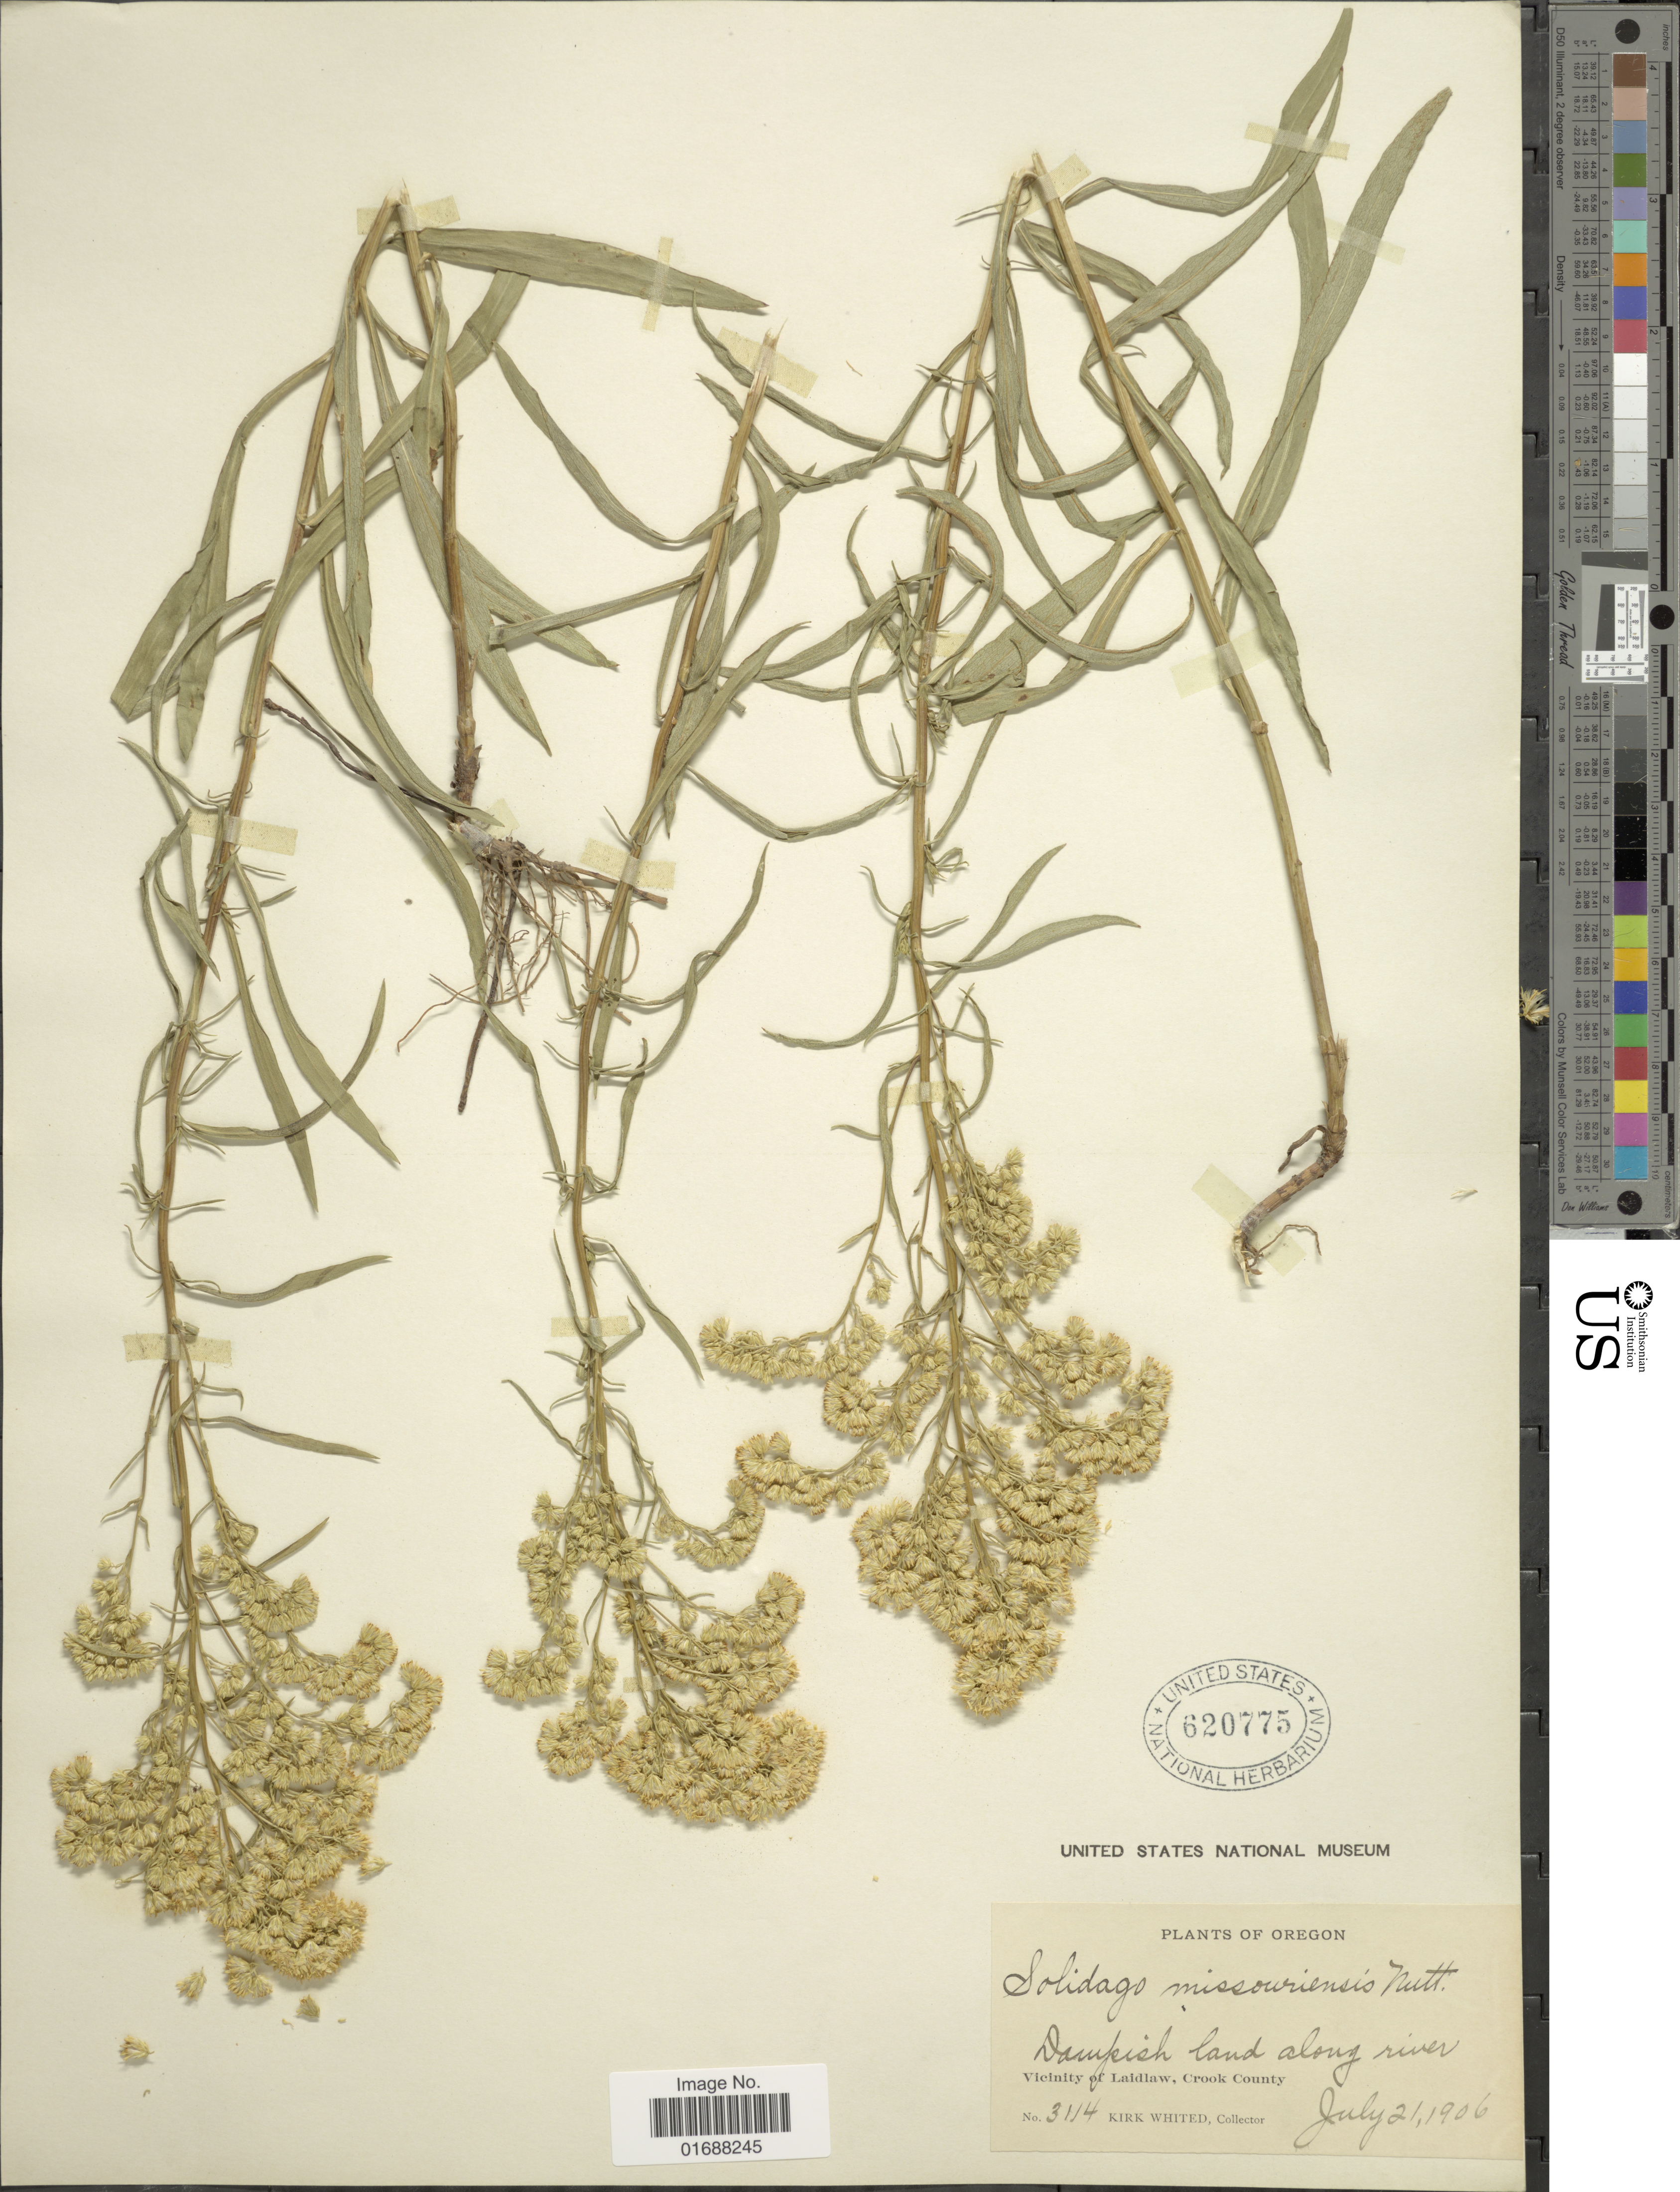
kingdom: Plantae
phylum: Tracheophyta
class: Magnoliopsida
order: Asterales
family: Asteraceae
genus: Solidago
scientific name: Solidago missouriensis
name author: Nutt.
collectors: K. Whited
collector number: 3114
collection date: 1906-07-21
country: United States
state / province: Oregon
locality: Oregon, Vicinity of Laidlaw, Crook County. Dampish land along river.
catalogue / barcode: US 620775